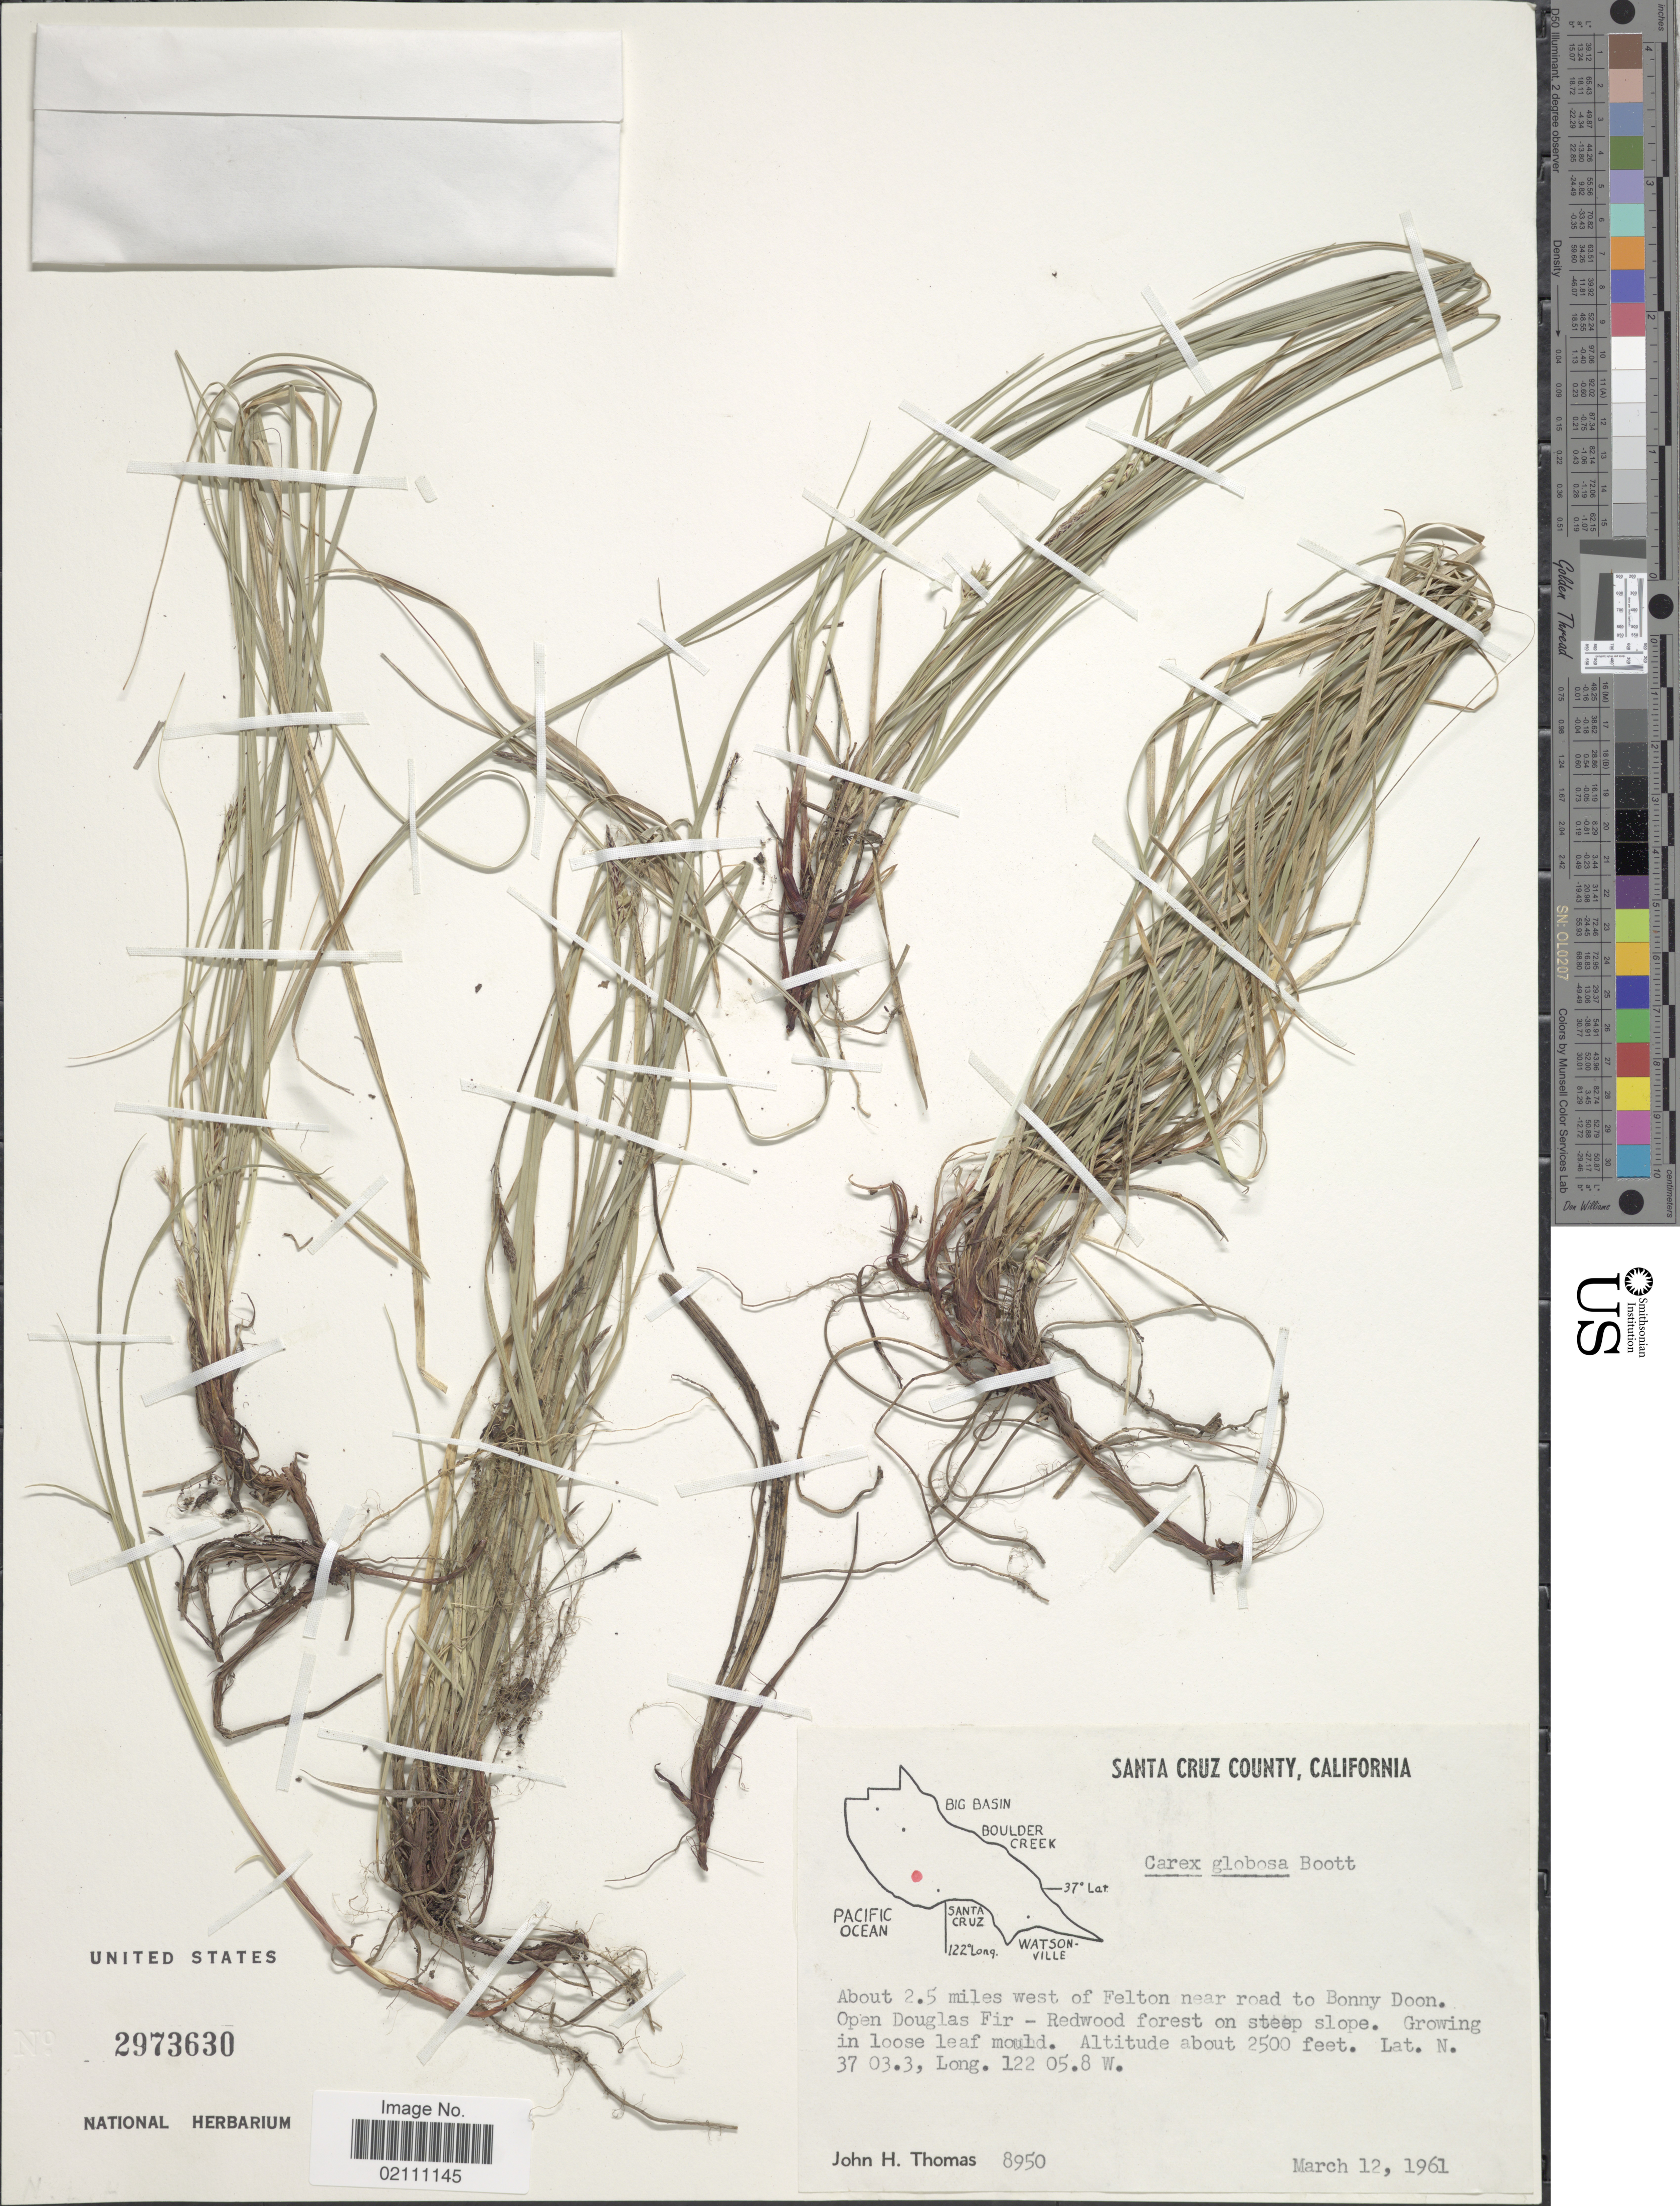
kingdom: Plantae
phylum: Tracheophyta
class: Liliopsida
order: Poales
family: Cyperaceae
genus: Carex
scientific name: Carex globosa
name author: Boott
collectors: J. H. Thomas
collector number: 8950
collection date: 1961-03-12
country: United States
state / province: California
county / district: Santa Cruz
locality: Santa Cruz County, California, About 2.5 mikles west of Felton near road to Bonny Doon, Open Douglas Fir - Redwood forest on steep slope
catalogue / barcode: US 2973630